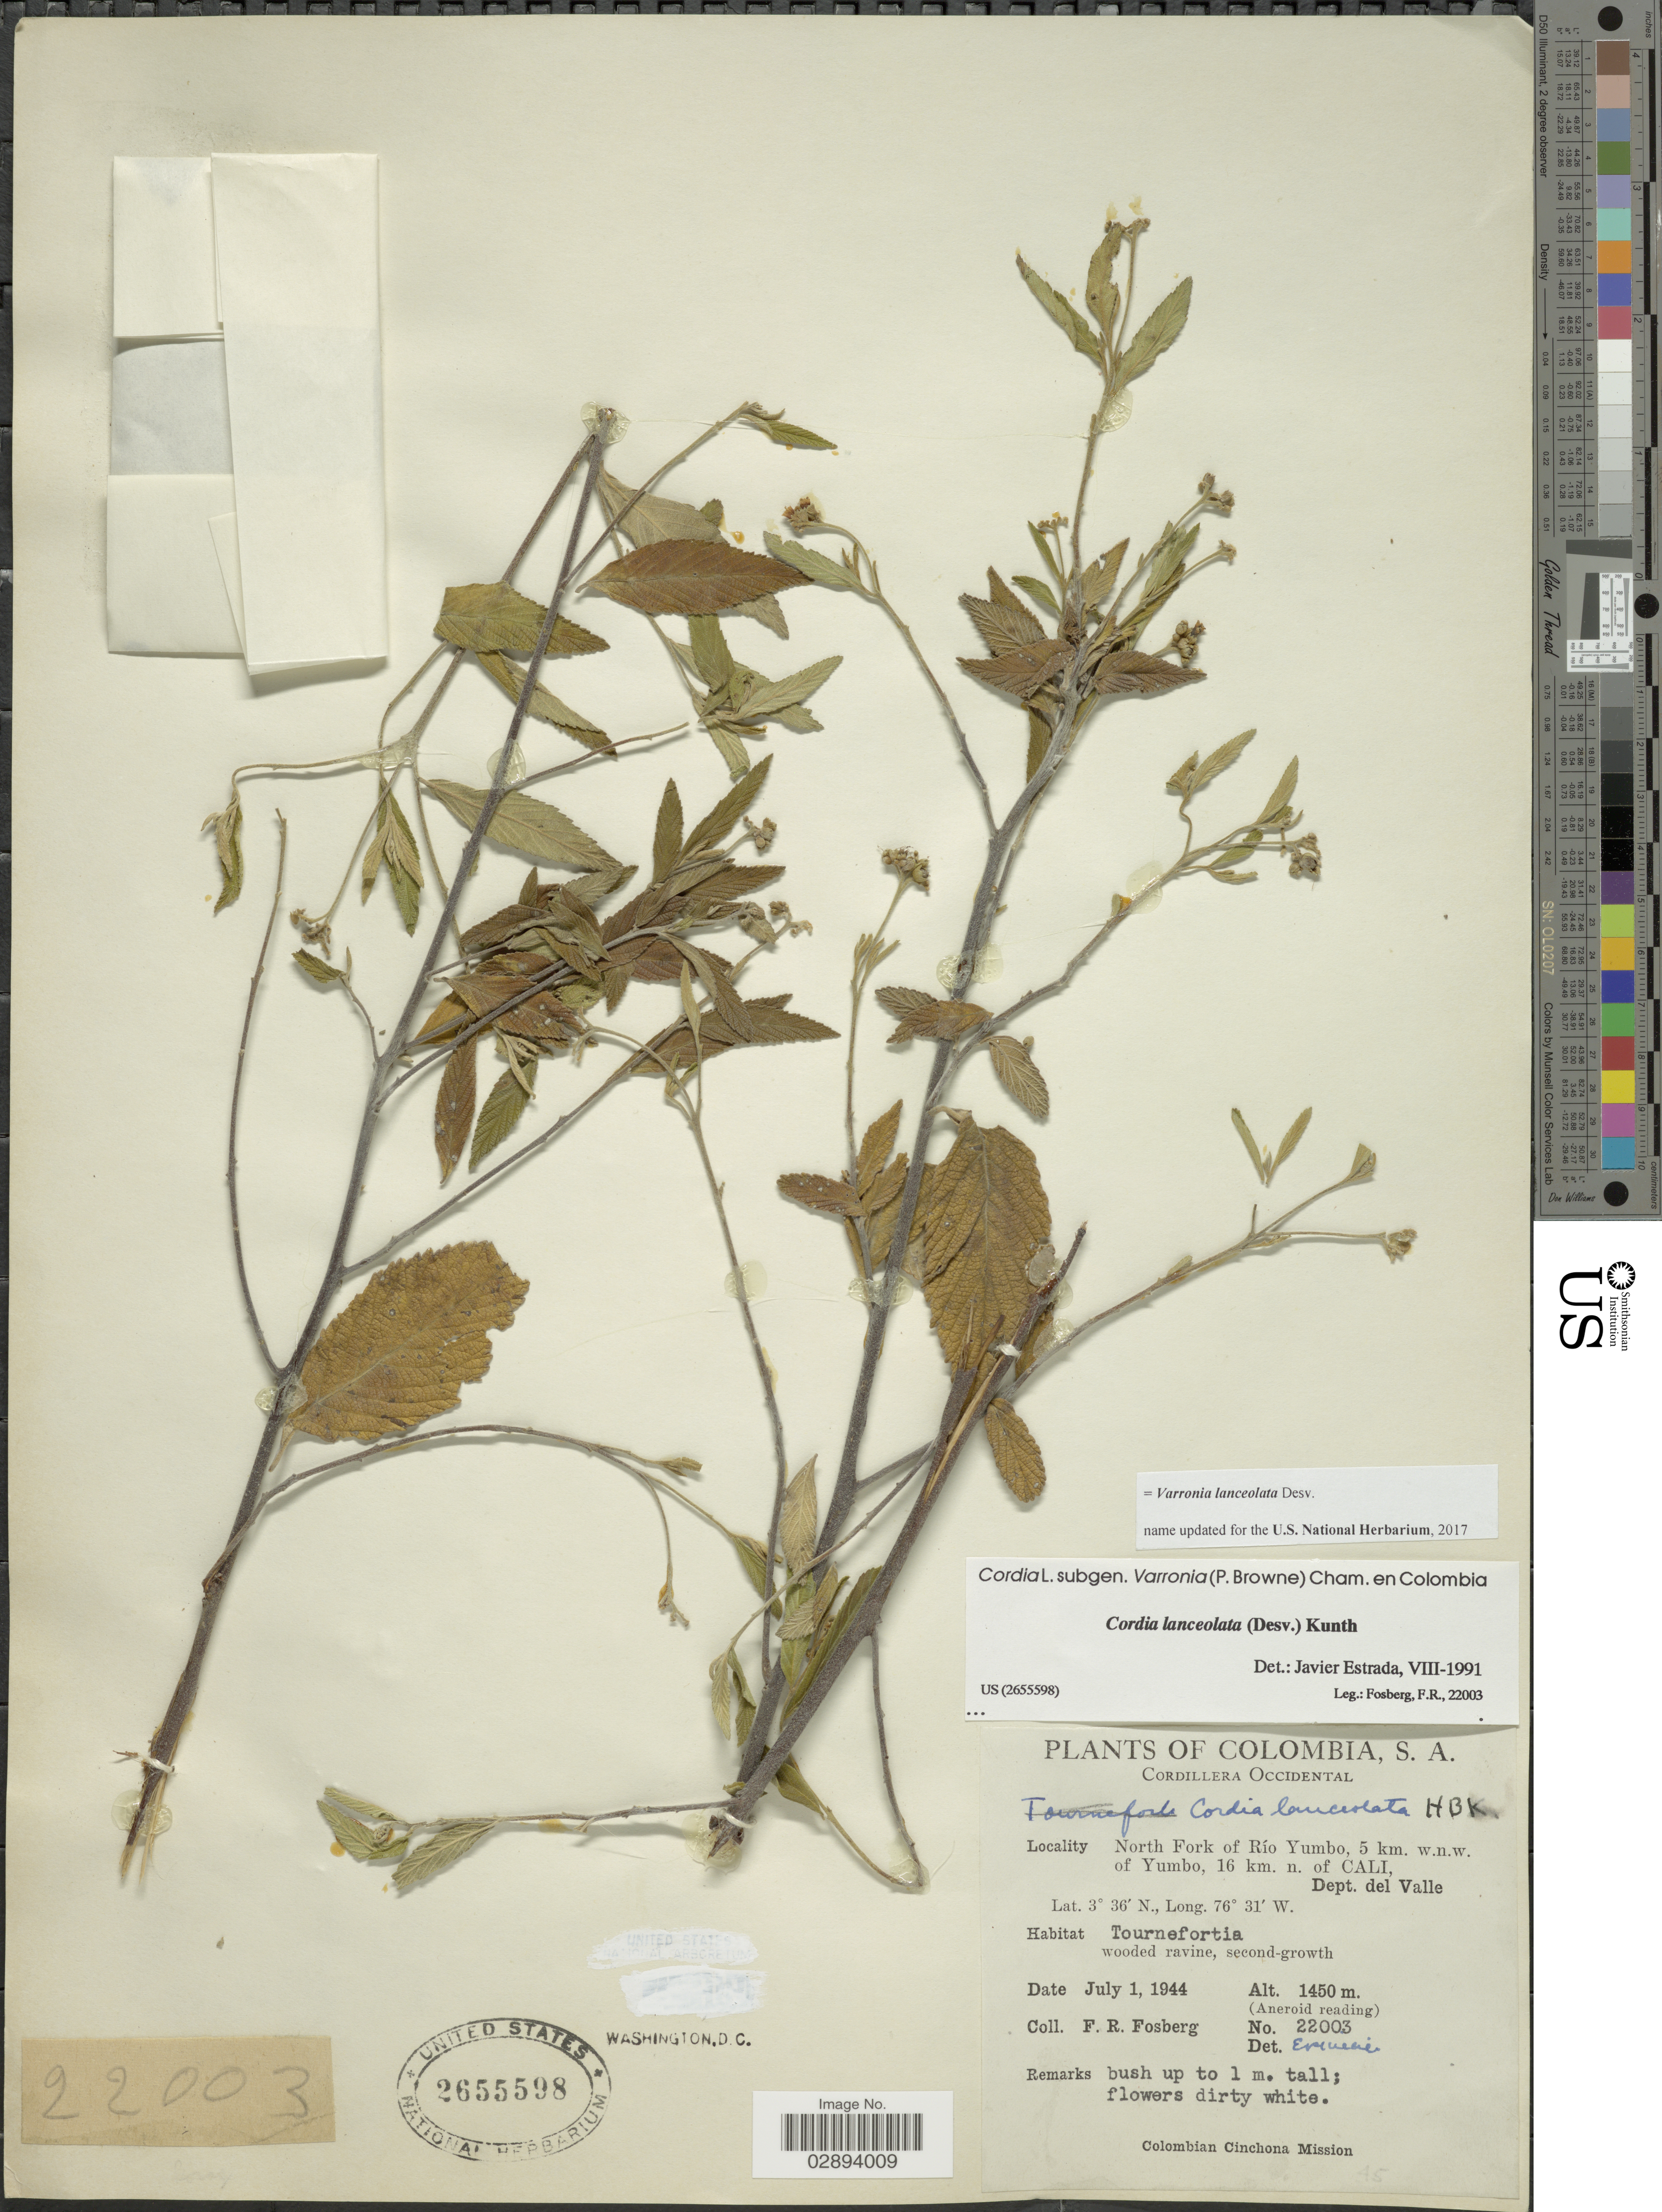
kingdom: Plantae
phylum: Tracheophyta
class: Magnoliopsida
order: Boraginales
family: Cordiaceae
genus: Varronia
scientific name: Varronia lanceolata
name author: Willd. ex Cham.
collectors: F. R. Fosberg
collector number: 22003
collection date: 1944-07-01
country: Colombia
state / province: Valle del Cauca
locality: Cordillera Occidental, North Fork of Río Yumbo, 5 km, w.n.w. of Yumbo, 16 km. n. of Cali, Dept. del Valle.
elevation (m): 1450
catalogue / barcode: US 2655598